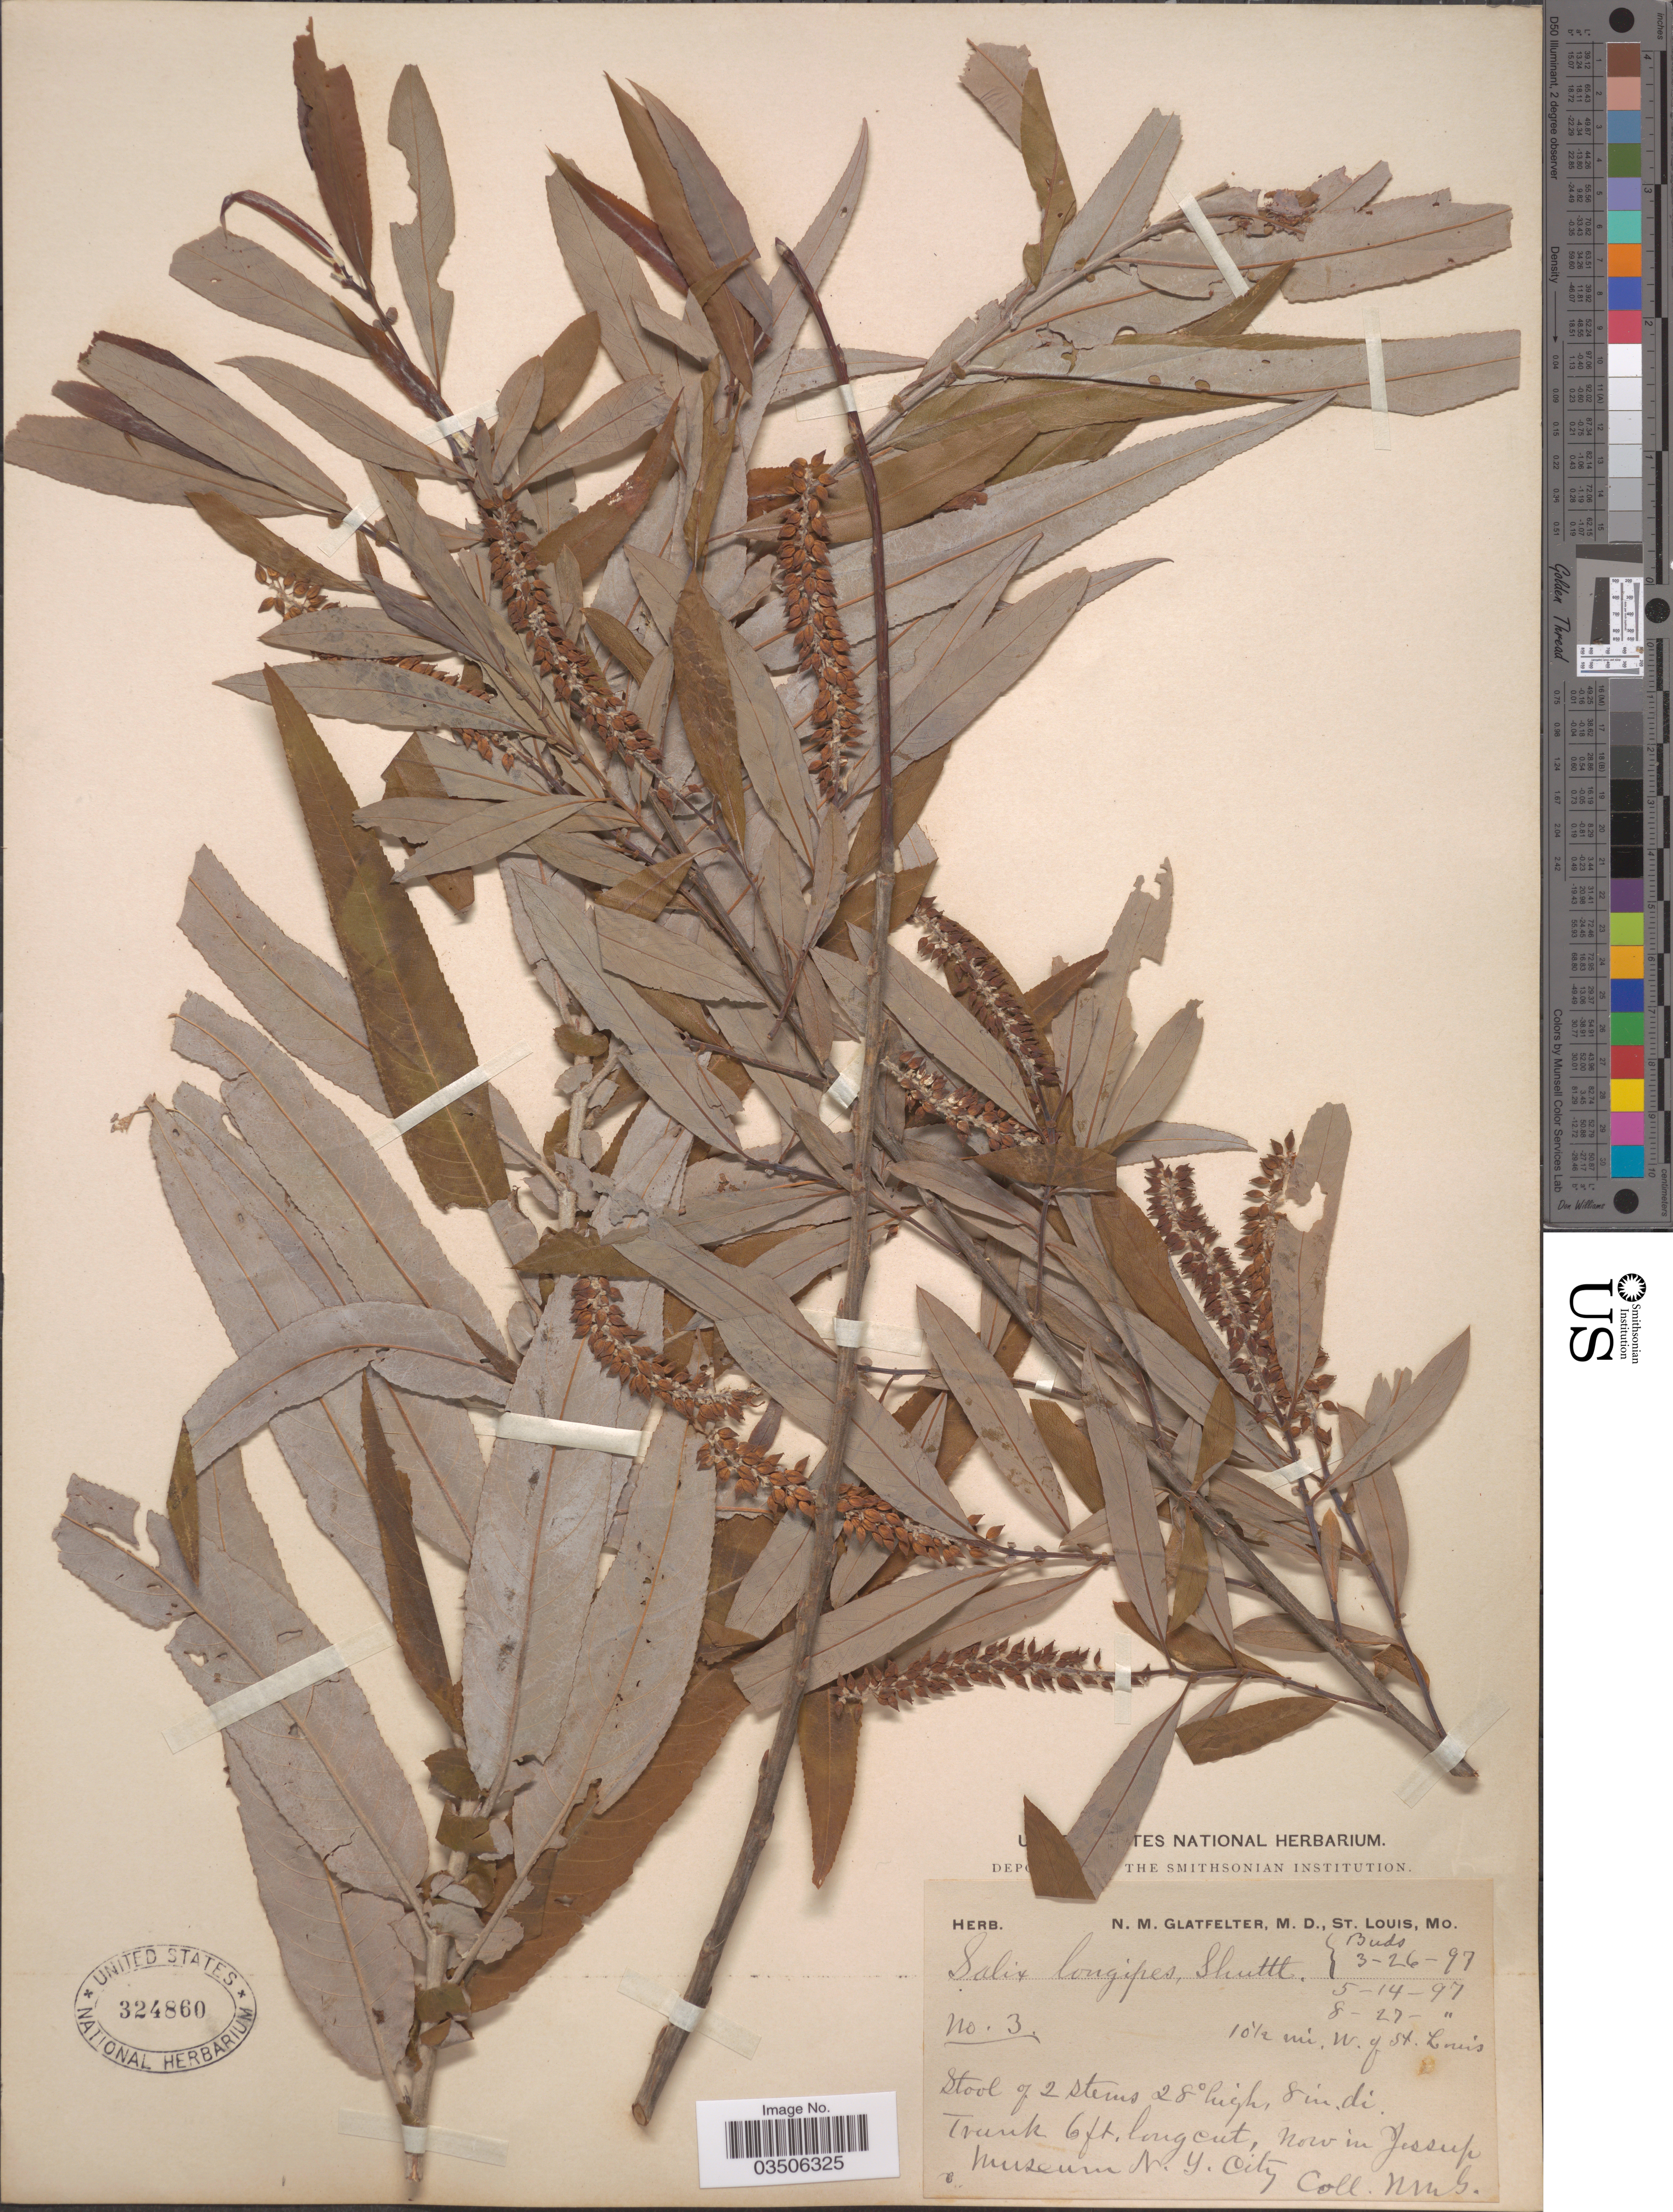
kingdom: Plantae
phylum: Tracheophyta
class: Magnoliopsida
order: Malpighiales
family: Salicaceae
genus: Salix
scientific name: Salix wardii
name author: Bebb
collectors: N. M. Glatfelter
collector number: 3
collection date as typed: Transcribed d/m/y: 14/5/97 to 27/8/97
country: United States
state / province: Missouri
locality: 10½ mi W. of St. Louis.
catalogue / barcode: US 324860